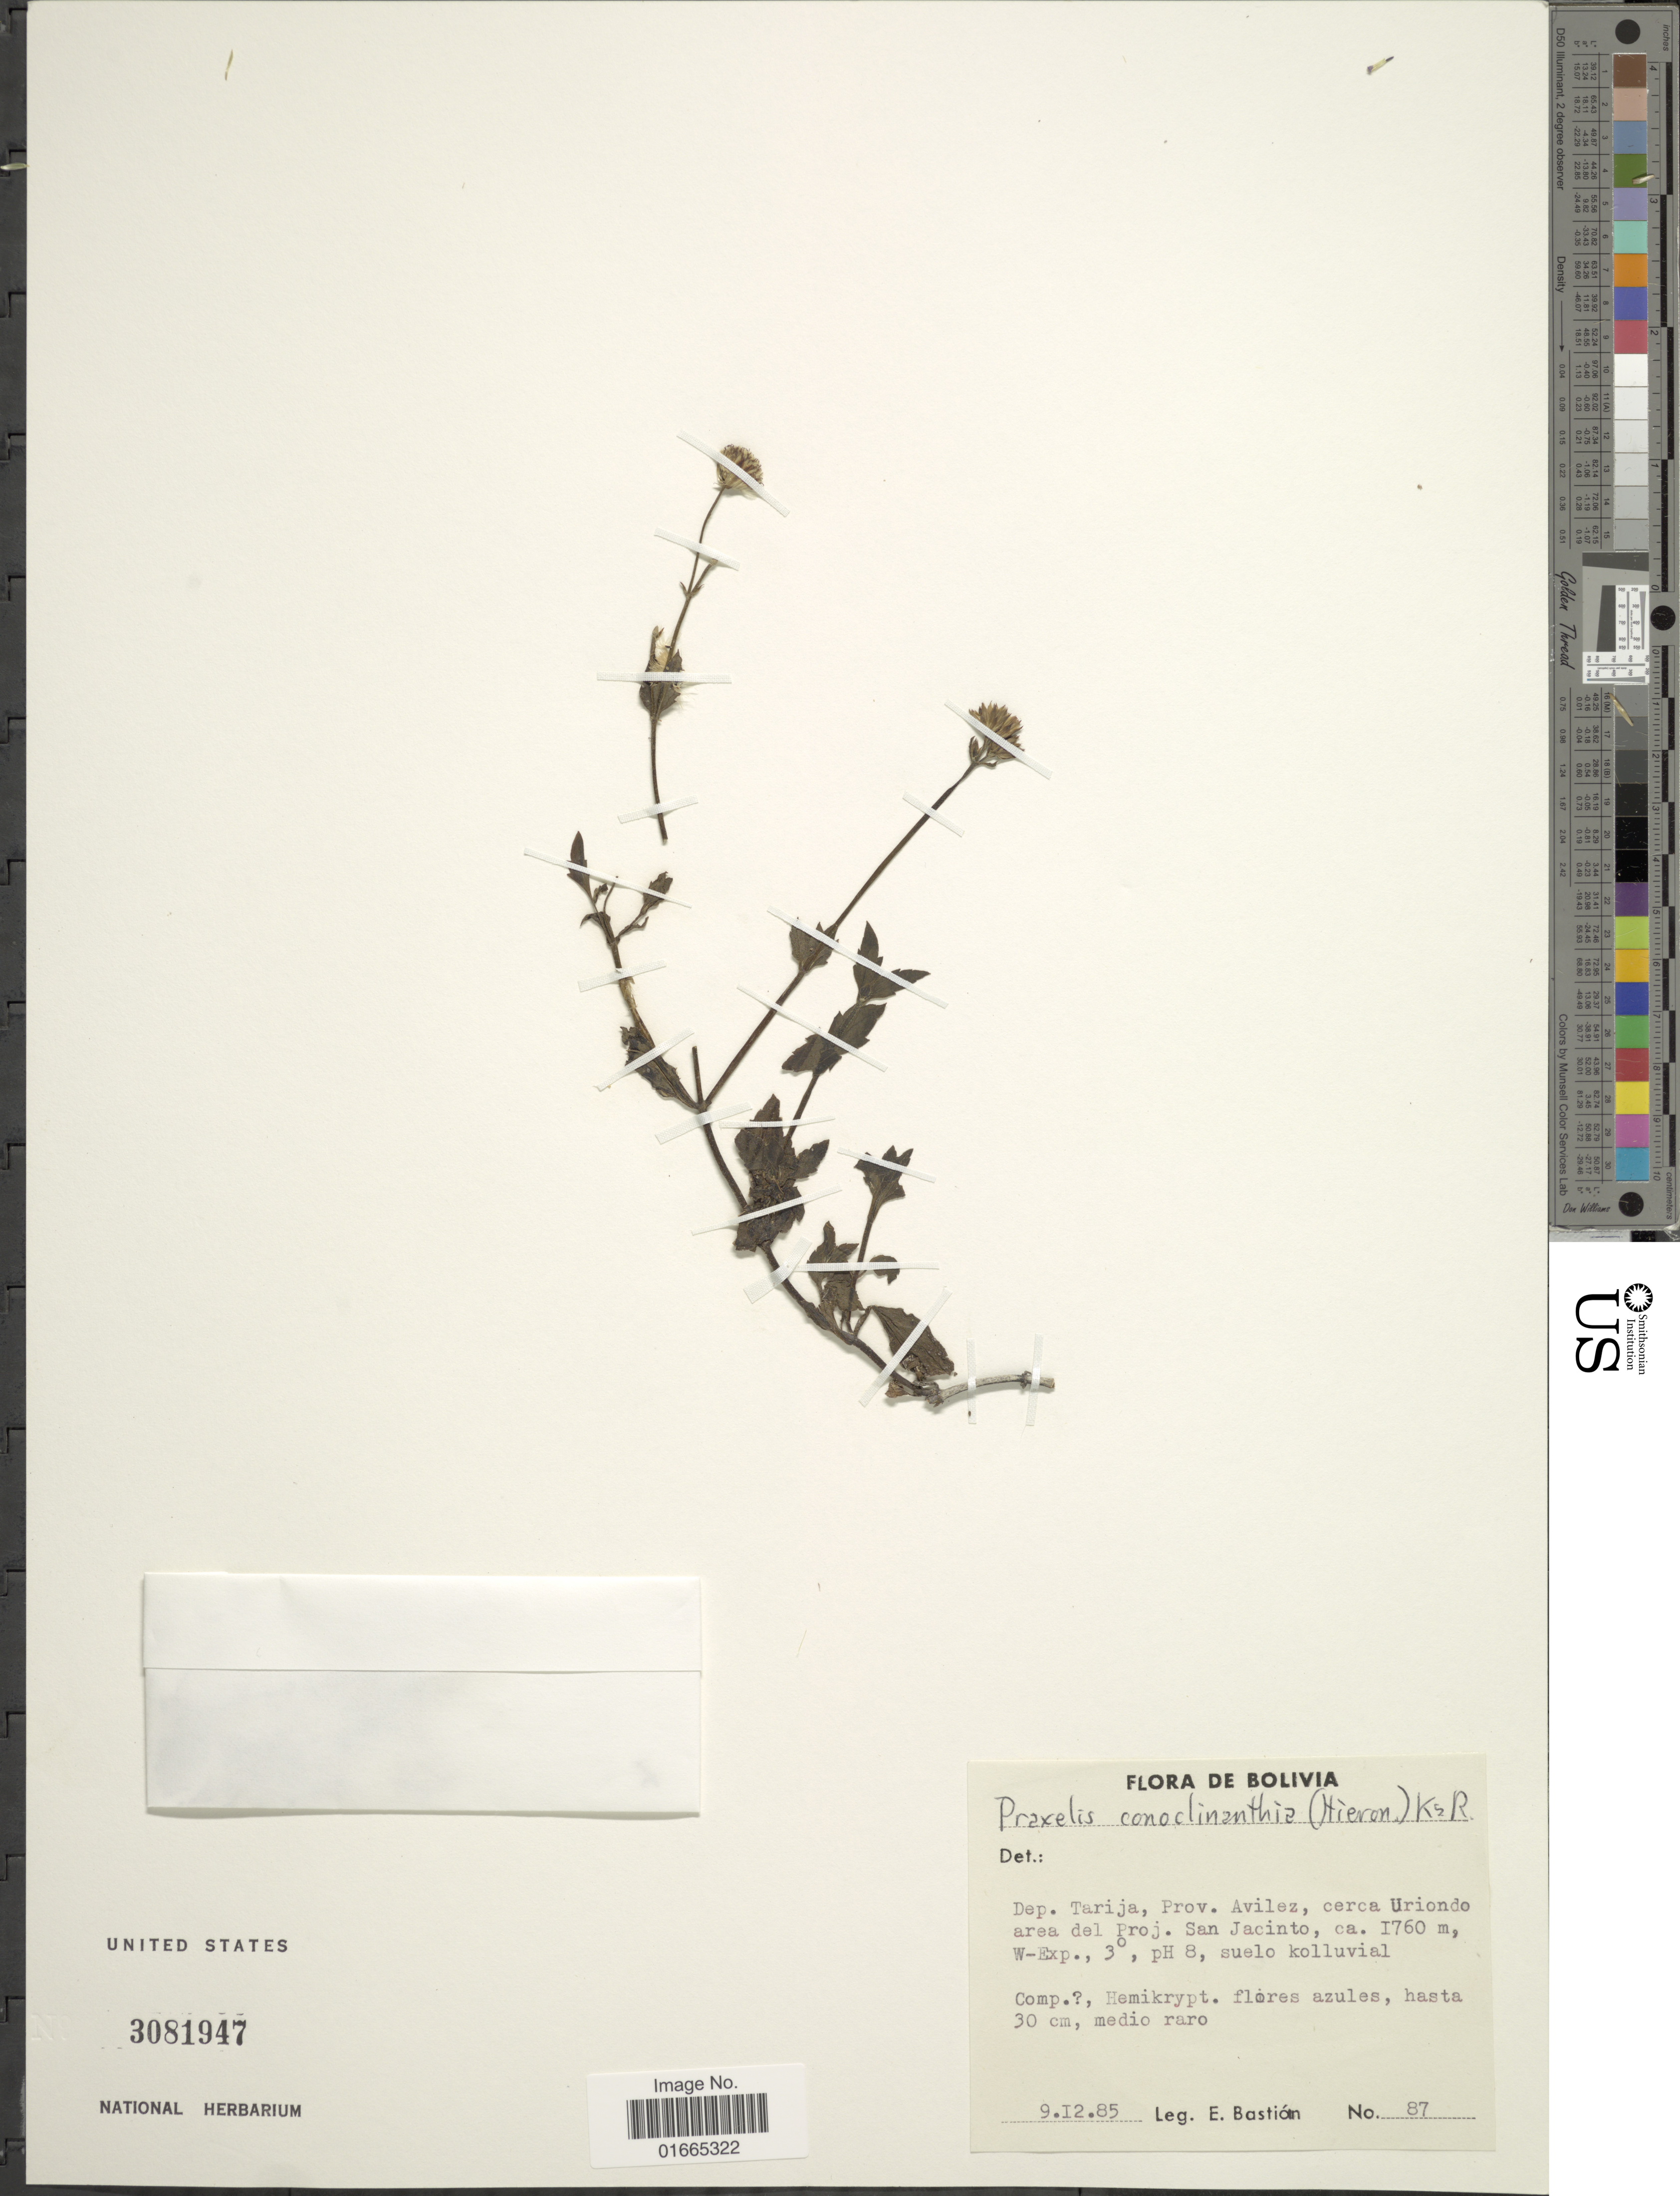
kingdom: Plantae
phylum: Tracheophyta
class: Magnoliopsida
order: Asterales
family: Asteraceae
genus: Praxelis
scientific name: Praxelis conoclinanthia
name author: (Hieron.) R.M. King & H. Rob.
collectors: E. Bastion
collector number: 87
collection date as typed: Transcribed d/m/y: 9/12/85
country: Bolivia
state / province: Tarija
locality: Dep. Tarija, Prov. Avilez, cerca Uriondo area del Proj. San Jacinto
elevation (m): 1760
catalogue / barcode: US 3081947